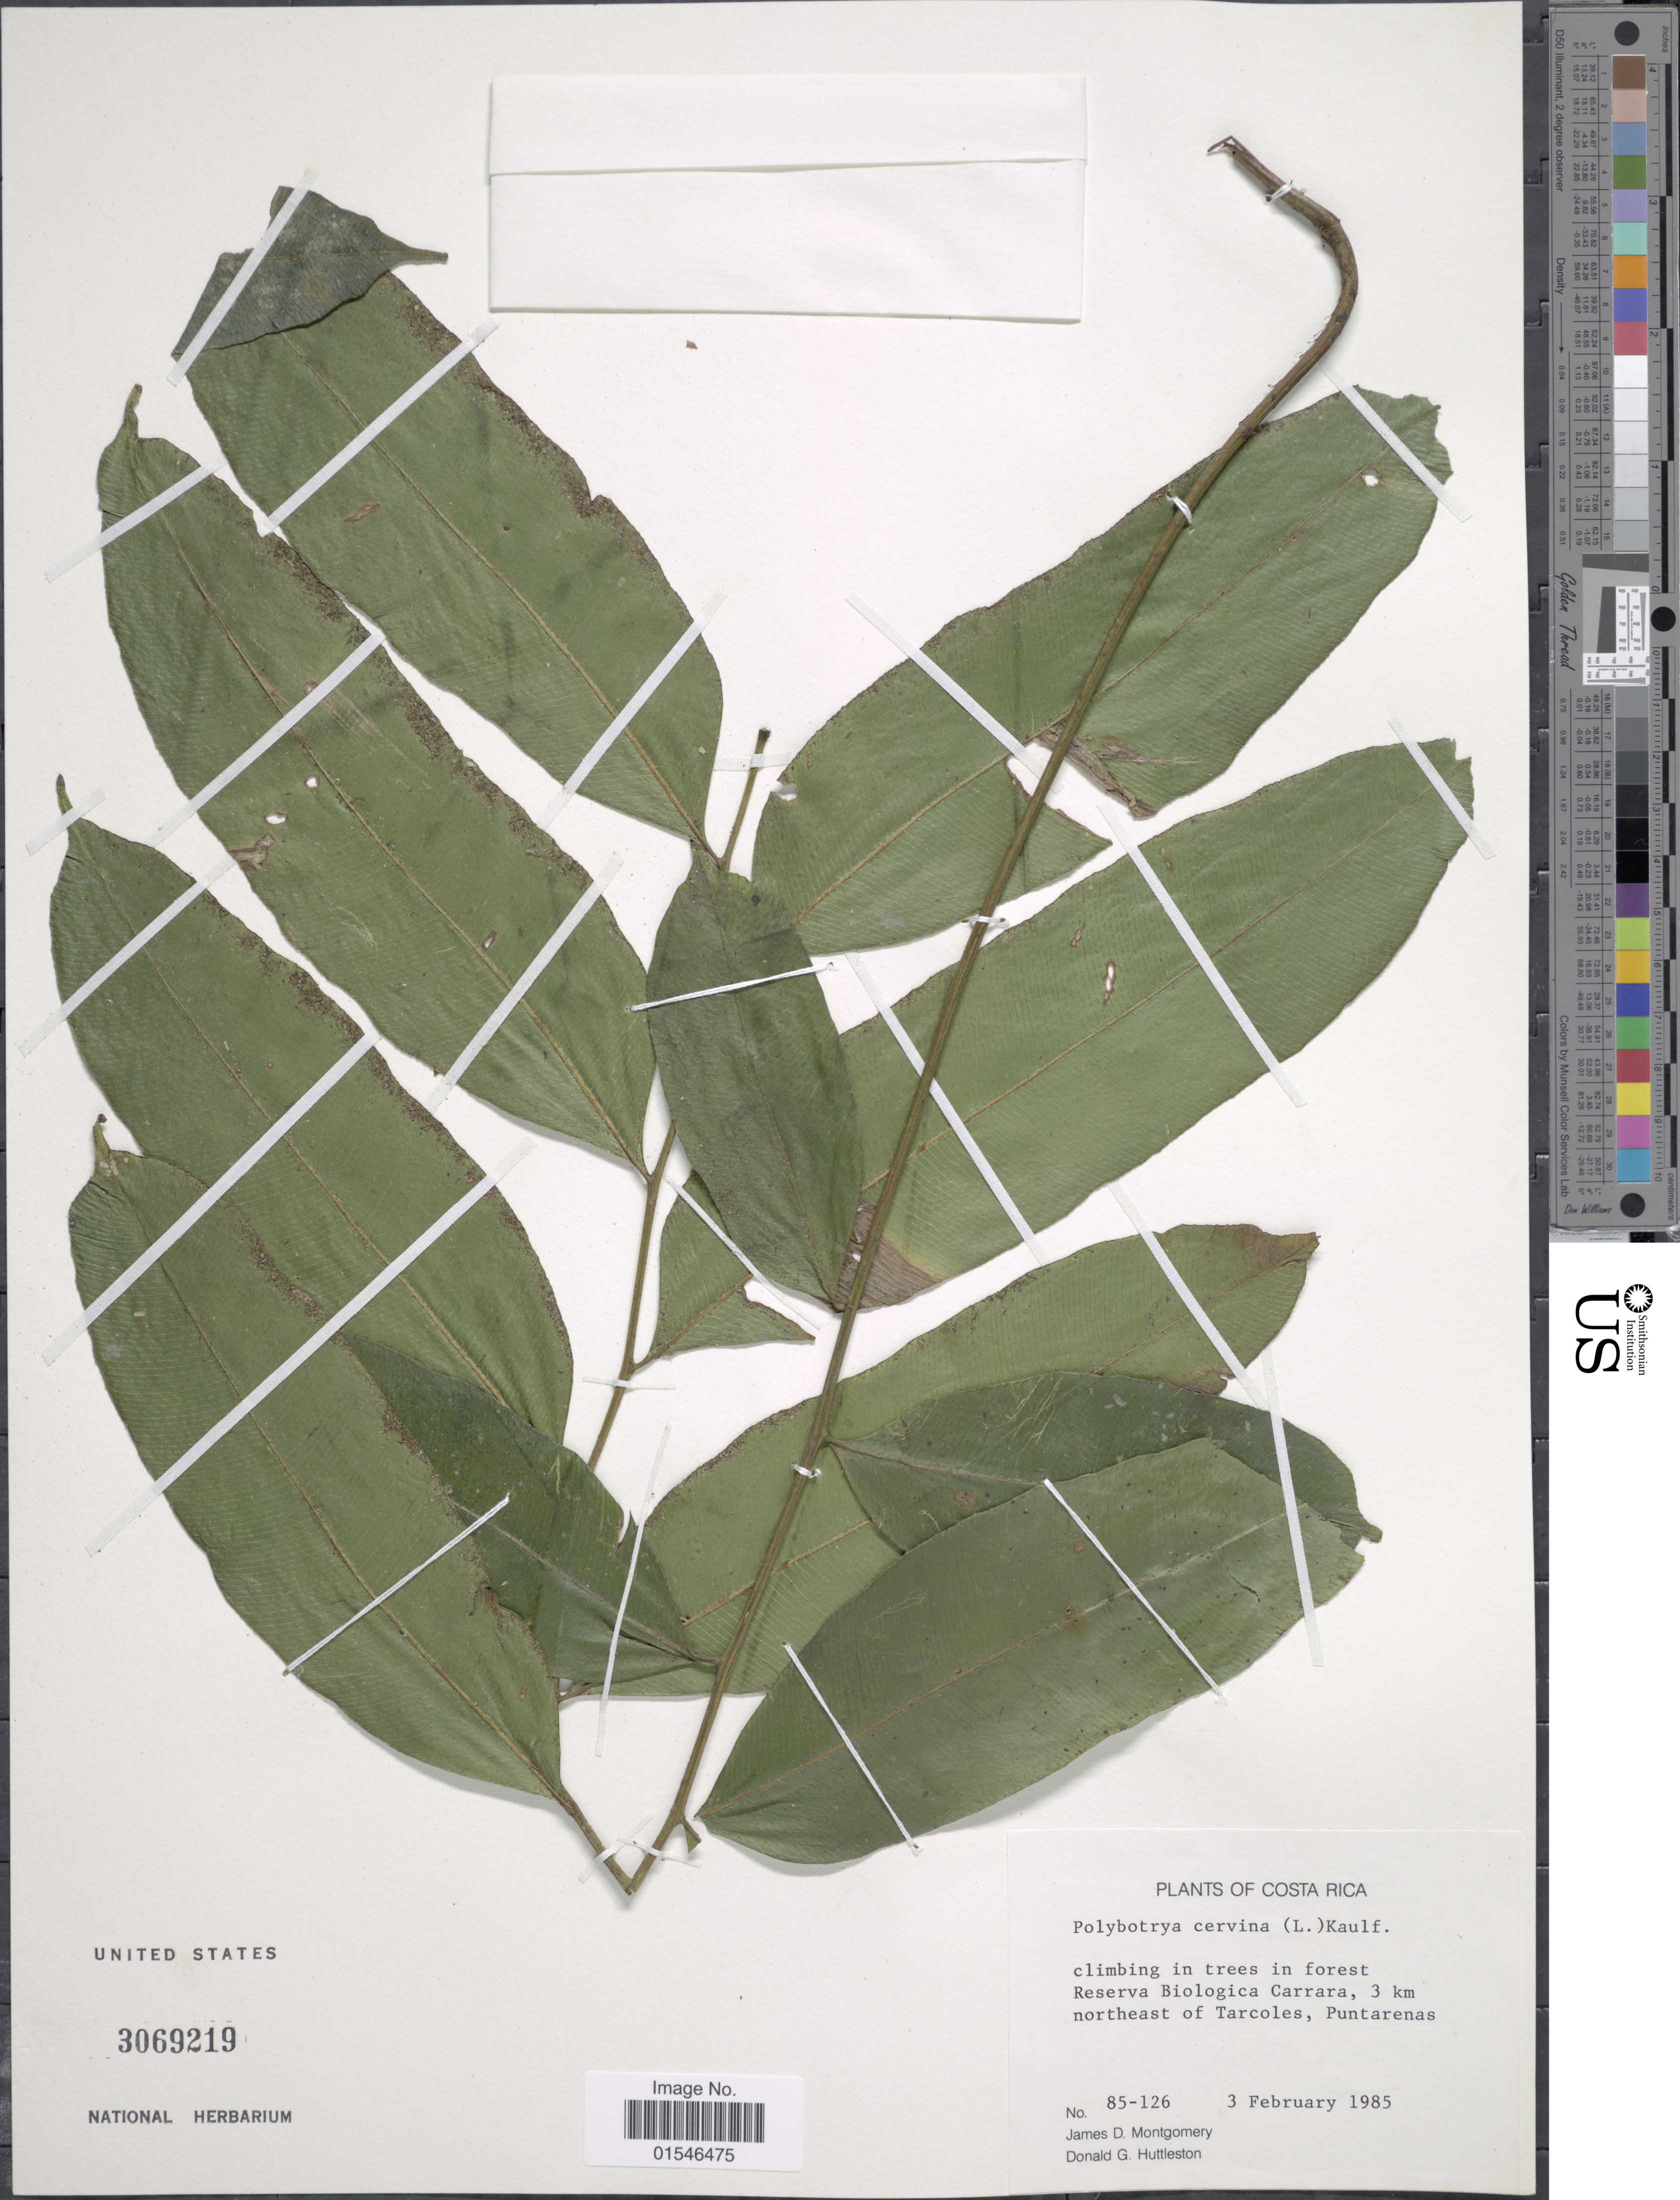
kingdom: Plantae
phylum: Tracheophyta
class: Polypodiopsida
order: Polypodiales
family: Dryopteridaceae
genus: Olfersia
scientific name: Olfersia cervina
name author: (L.) Kunze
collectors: J. Montgomery & D. G. Huttleston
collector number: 85-126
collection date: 1985-02-03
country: Costa Rica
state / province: Puntarenas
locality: Climbing in trees in forest Reserva biologica Carrara, 3 km northeast of Tarcoles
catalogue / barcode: US 3069219